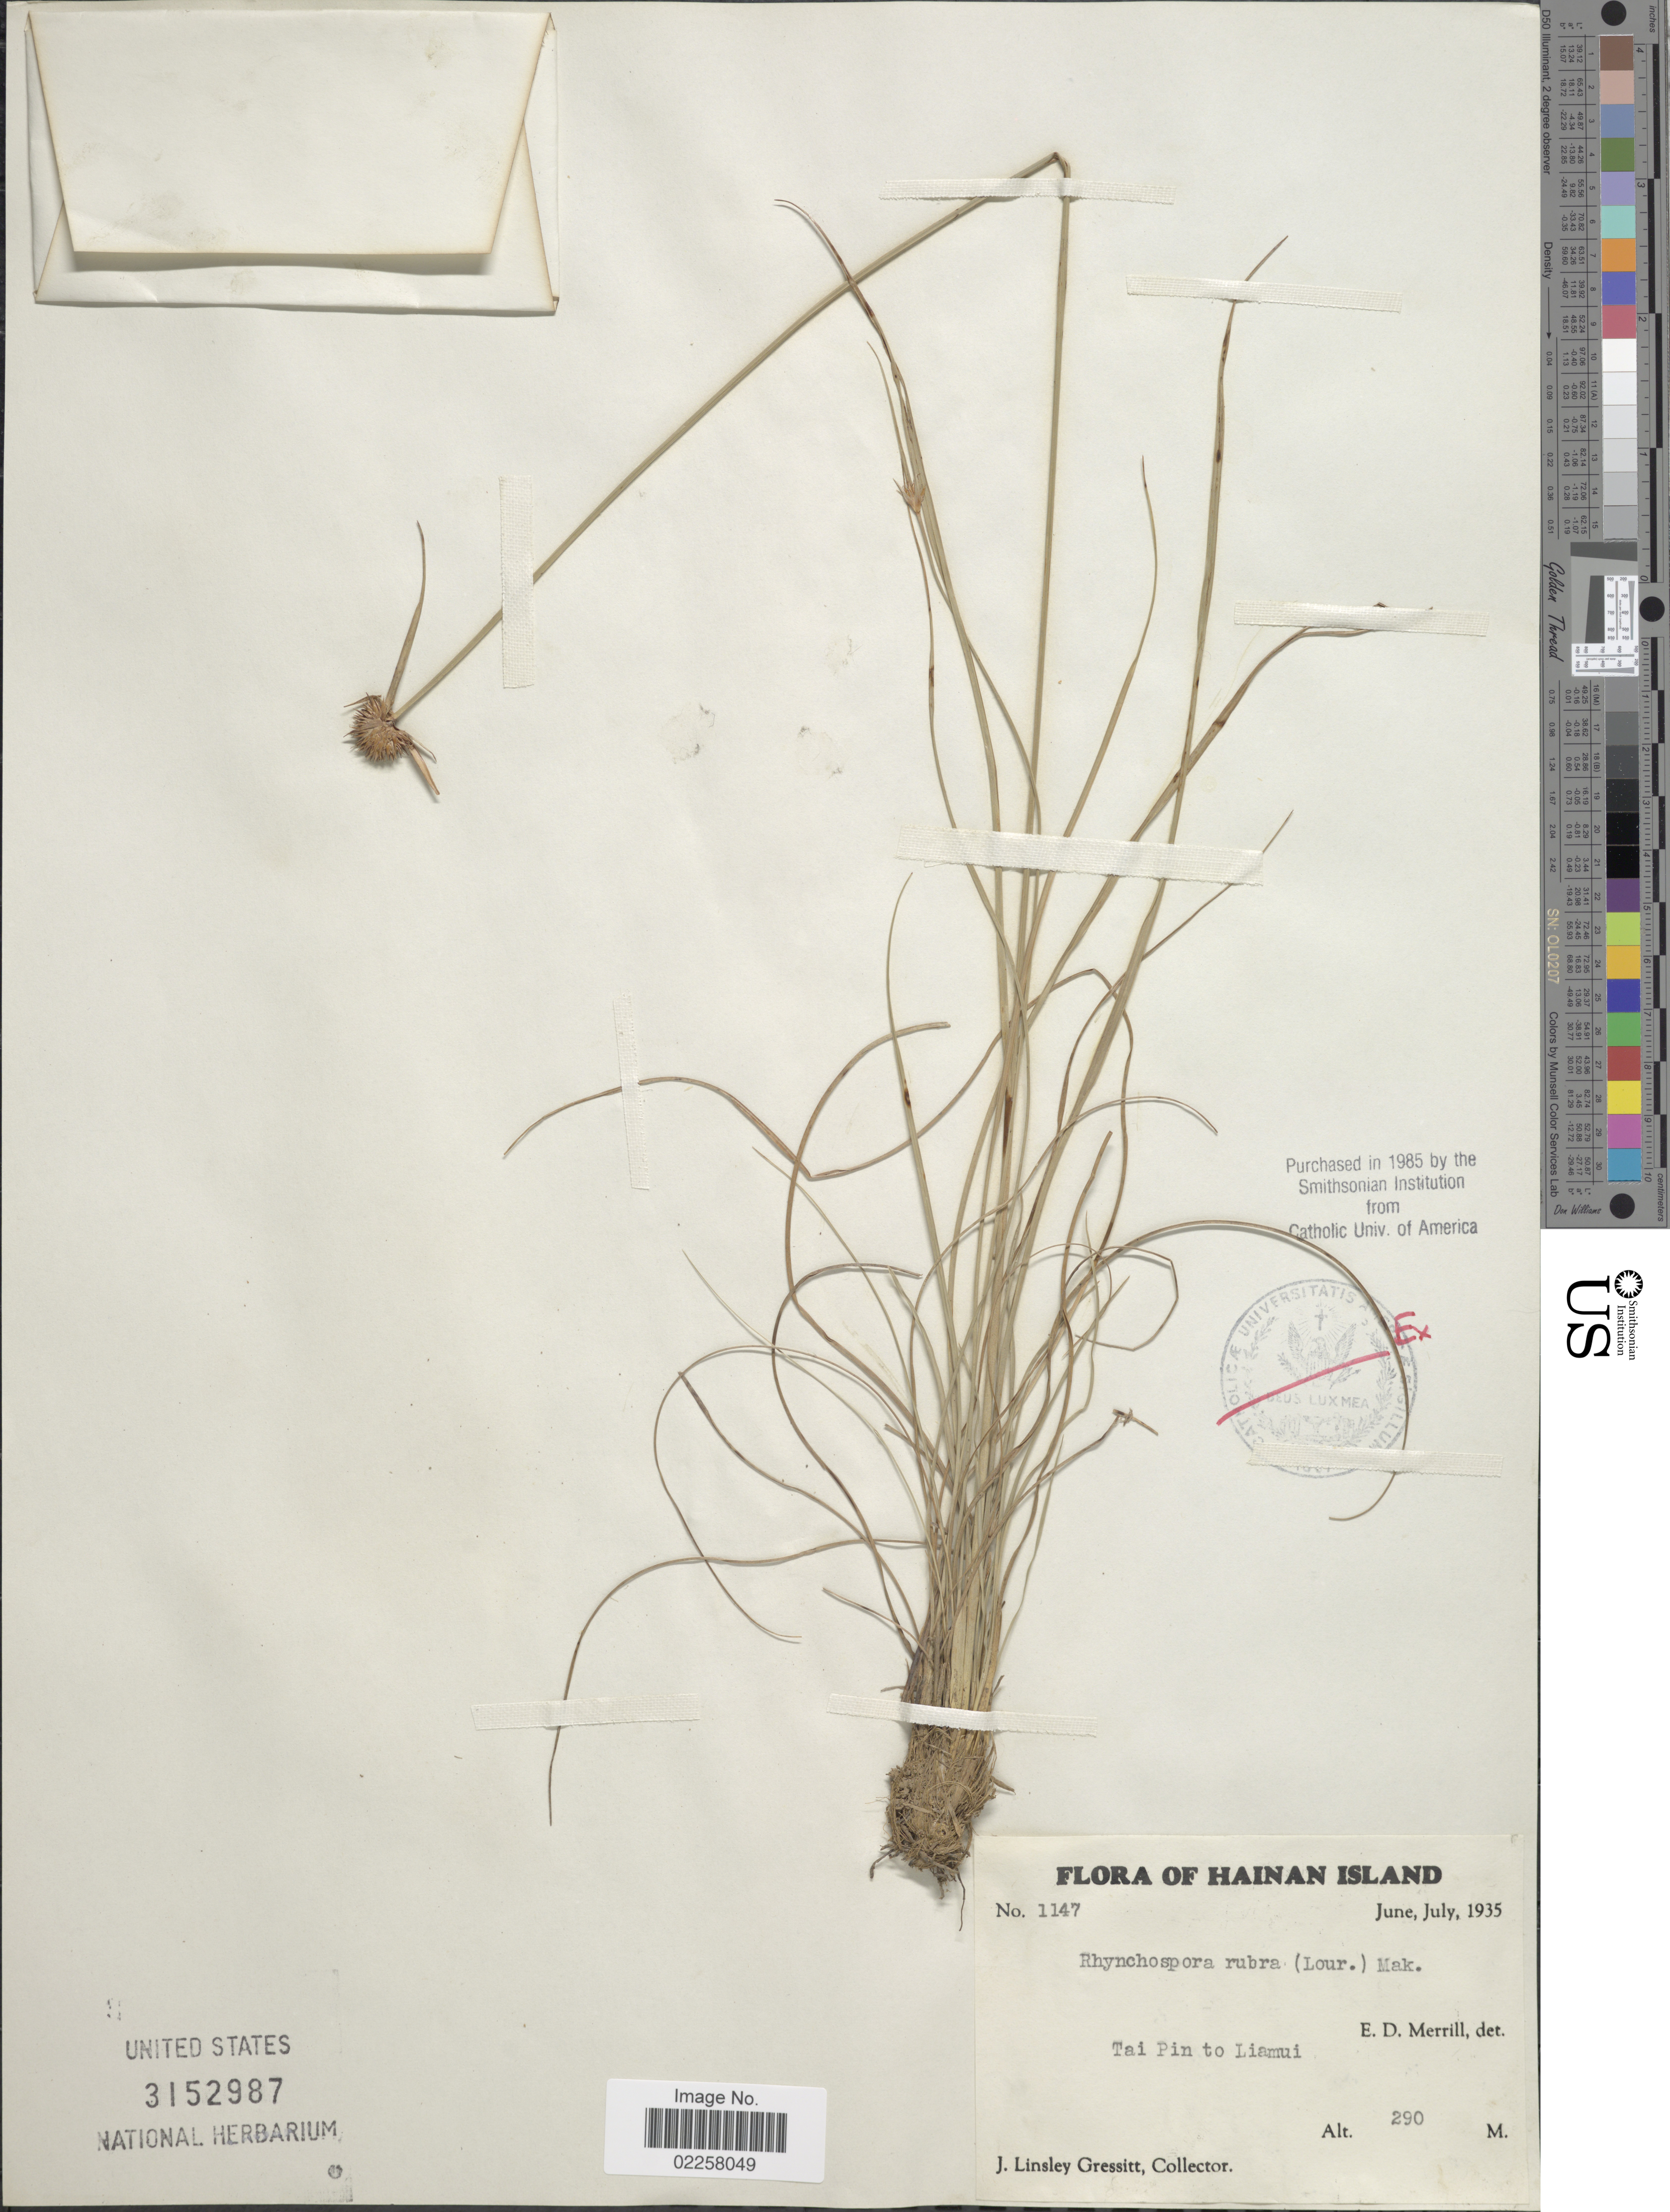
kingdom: Plantae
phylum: Tracheophyta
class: Liliopsida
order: Poales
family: Cyperaceae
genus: Rhynchospora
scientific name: Rhynchospora rubra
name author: (Lour.) Makino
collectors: J. Gressitt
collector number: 1147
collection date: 1935-06/1935-07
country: China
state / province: Hainan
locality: Hainan Island. Tai Pin to Liamui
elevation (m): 290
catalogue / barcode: US 3152987